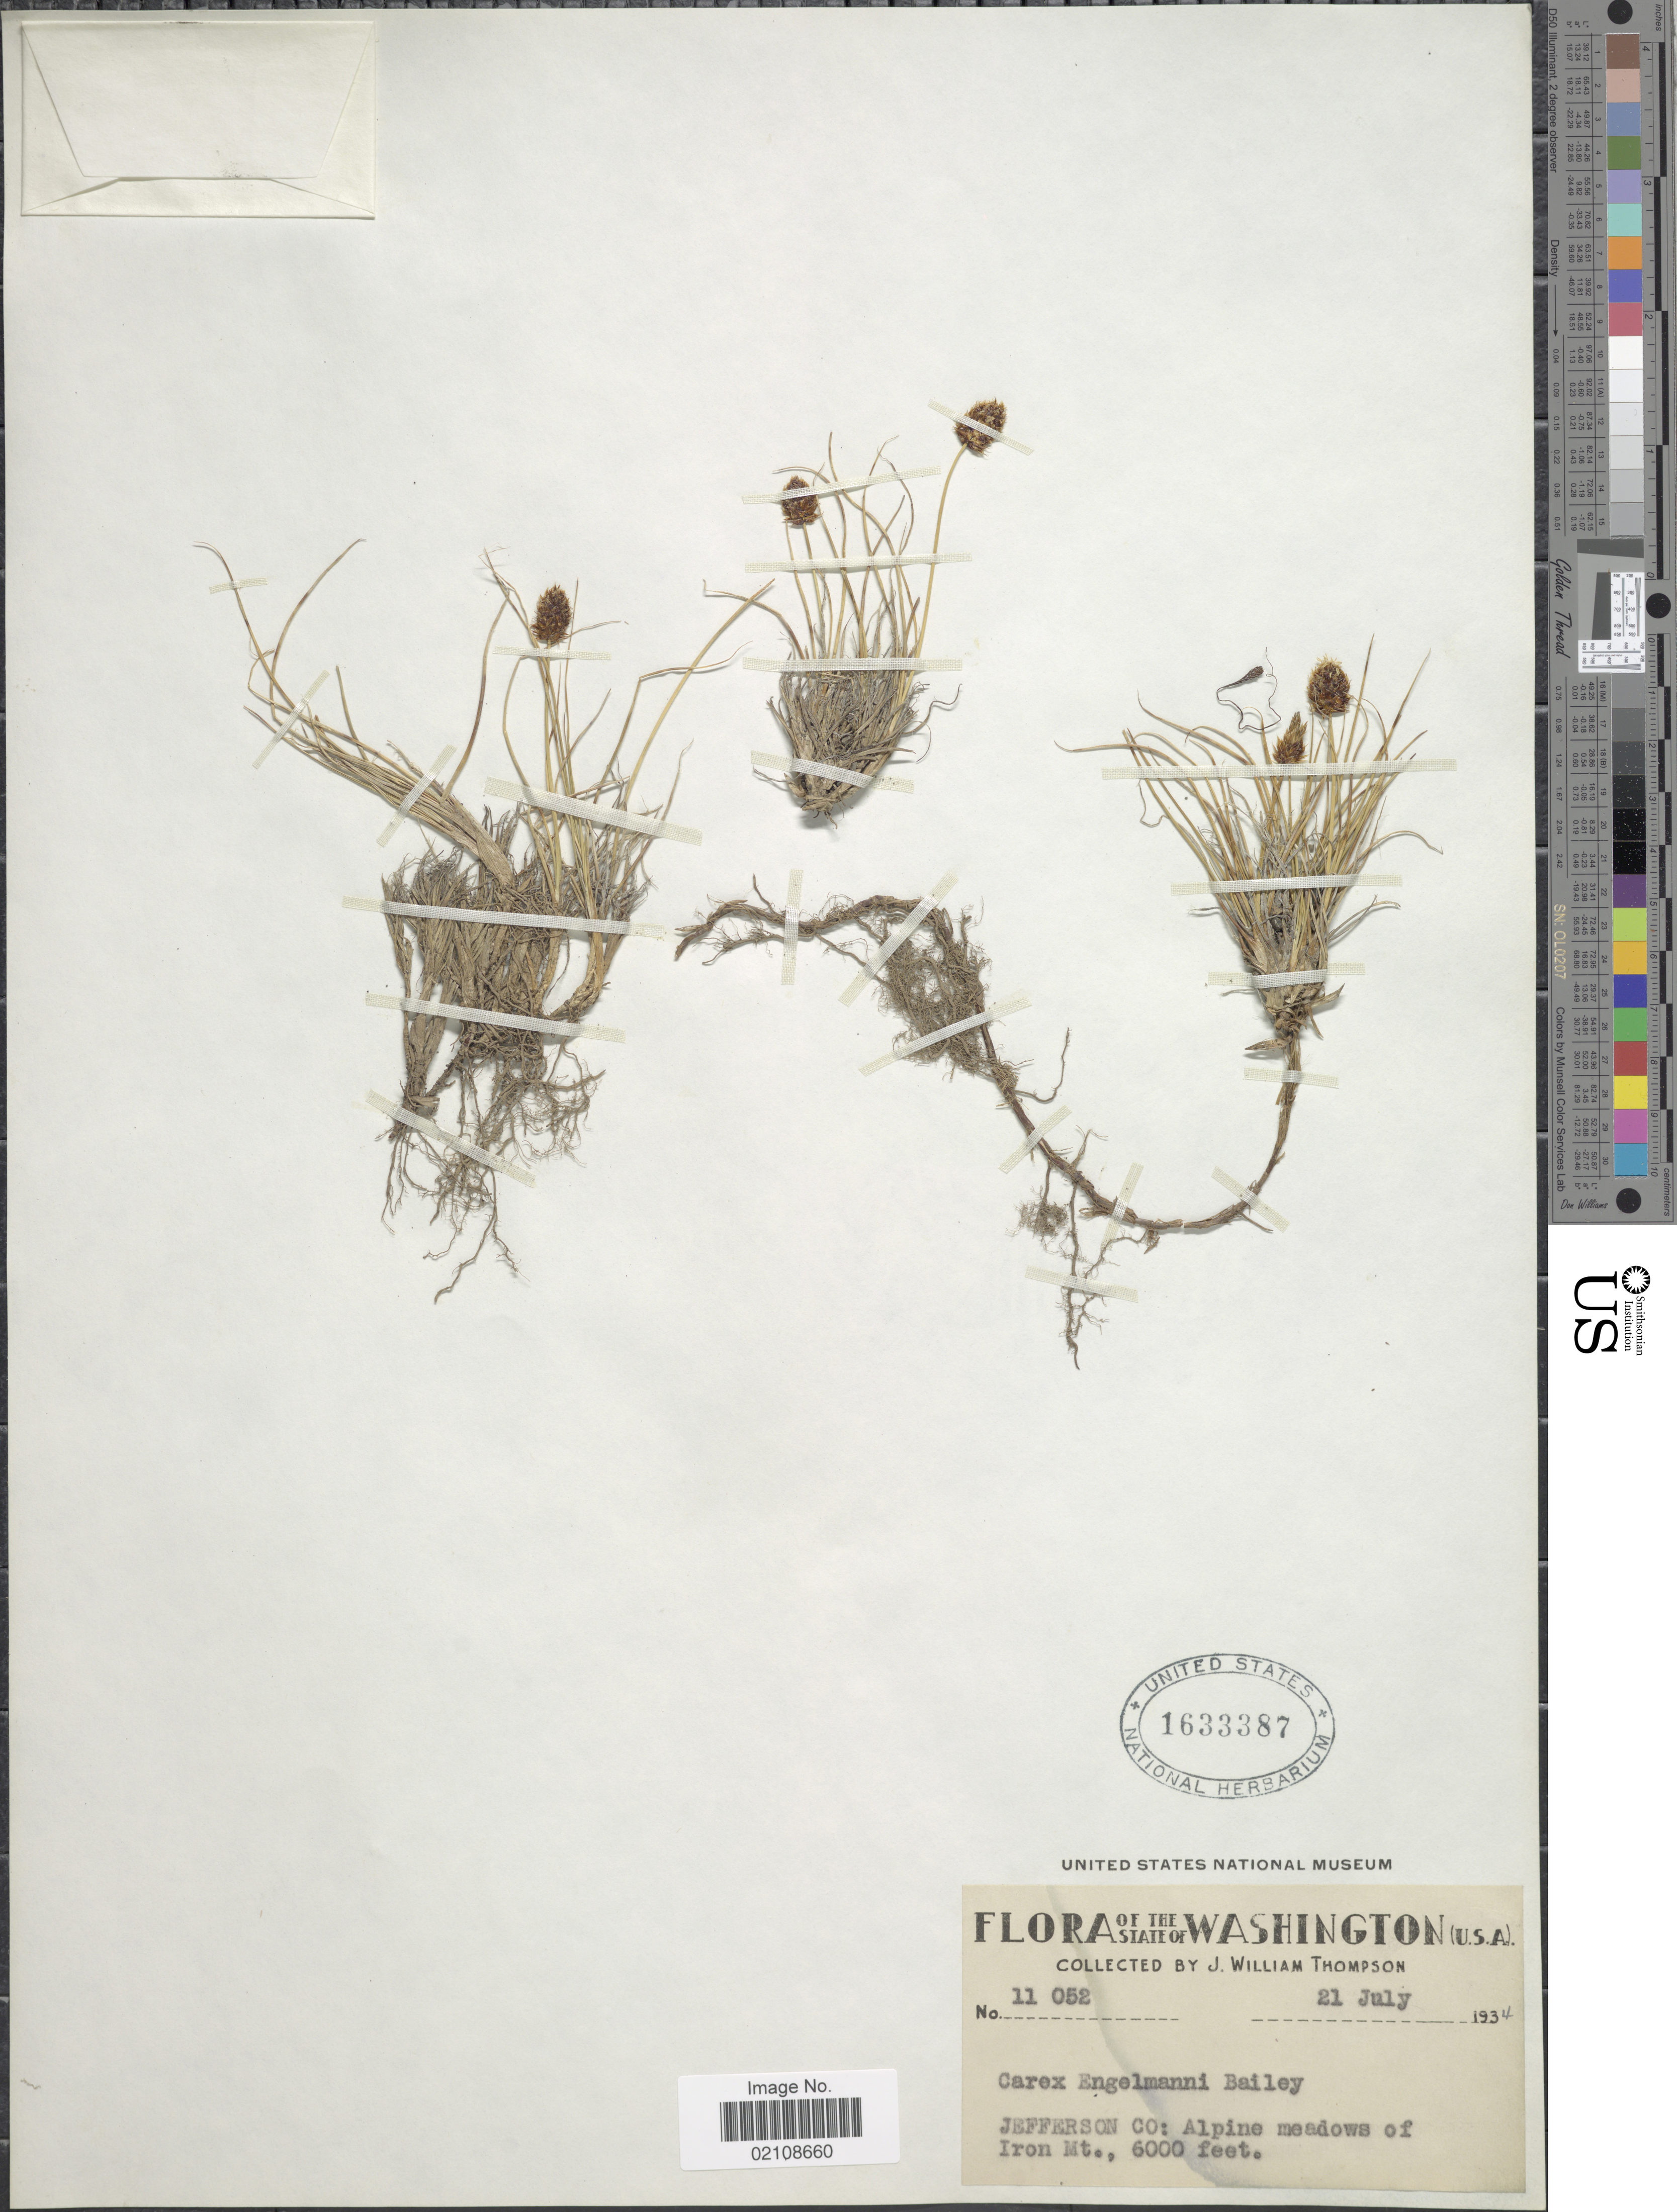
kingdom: Plantae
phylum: Tracheophyta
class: Liliopsida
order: Poales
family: Cyperaceae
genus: Carex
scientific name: Carex engelmannii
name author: L.H. Bailey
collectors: J. W. Thompson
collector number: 11052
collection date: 1934-07-21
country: United States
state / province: Washington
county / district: Jefferson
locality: Jefferson Co: Alpine meadows of Iron Mt.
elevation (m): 1829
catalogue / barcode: US 1633387